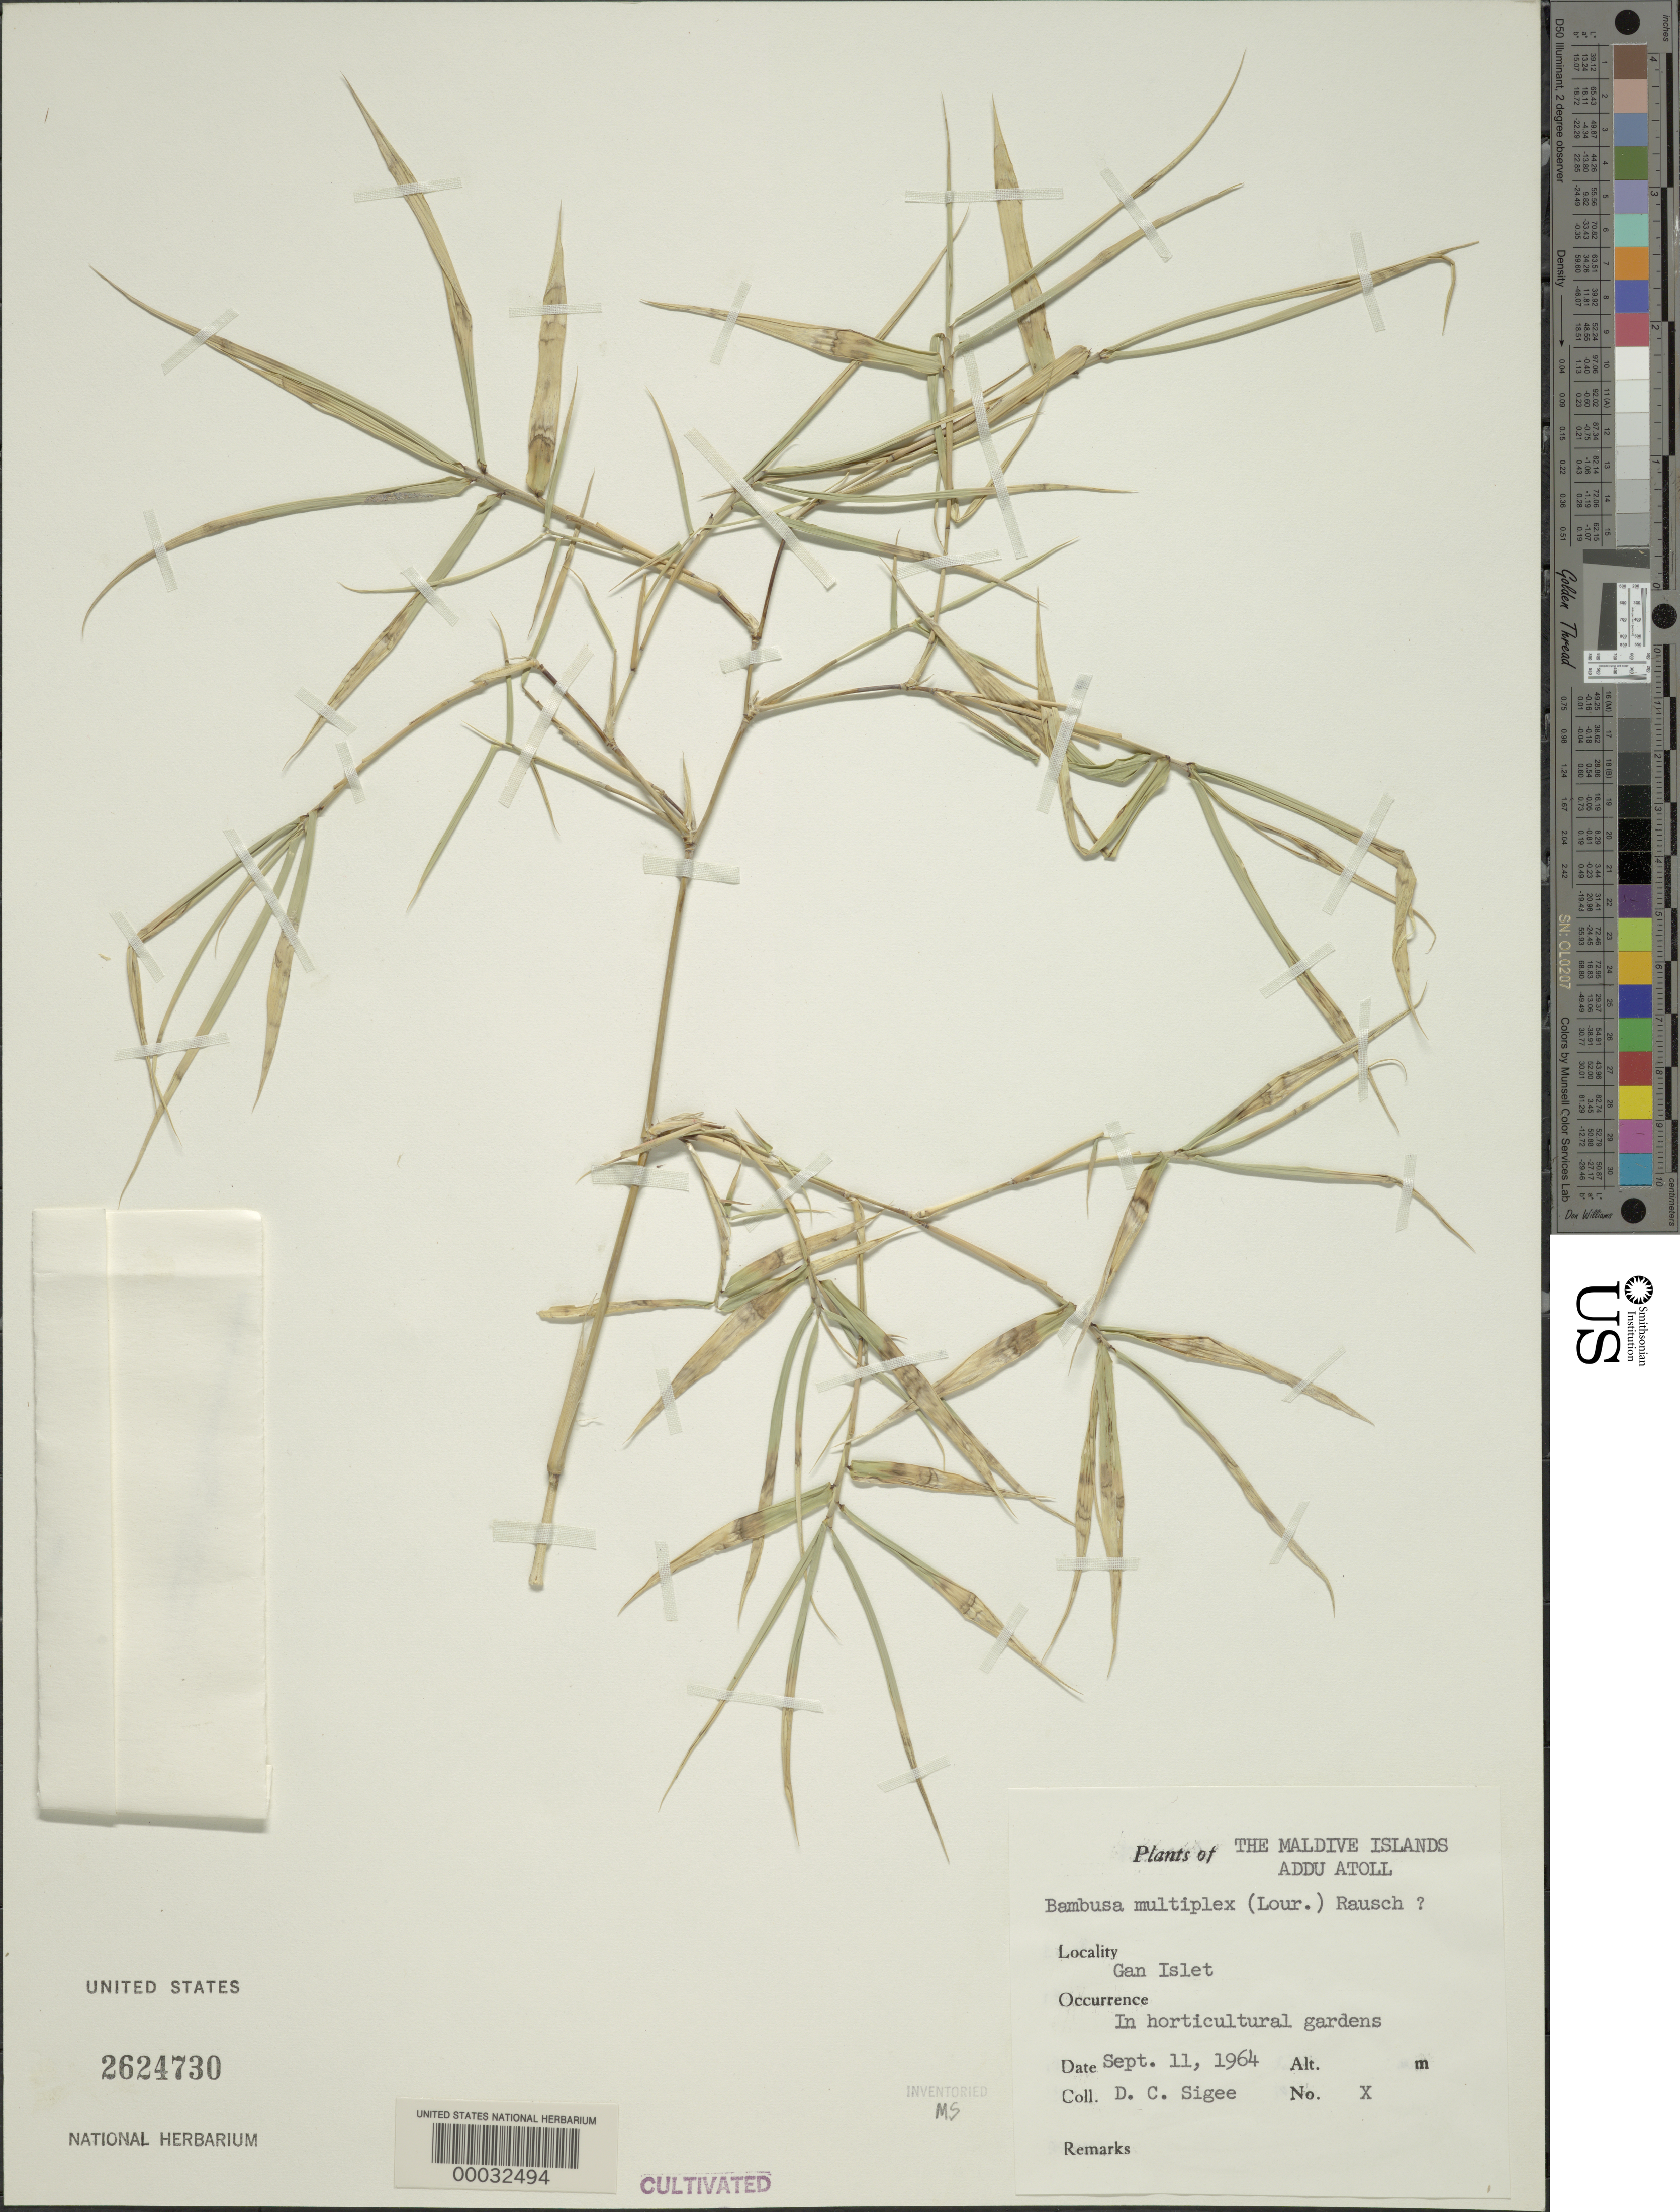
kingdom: Plantae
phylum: Tracheophyta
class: Liliopsida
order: Poales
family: Poaceae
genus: Bambusa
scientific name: Bambusa multiplex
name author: (Lour.) Raeusch. ex Schult. & Schult. f.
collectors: D. C. Sigee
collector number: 10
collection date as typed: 11 Sep 1964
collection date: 1964-09-11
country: Maldive Islands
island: Addu Atoll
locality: Seenu, Gan Islet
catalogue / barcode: US 2624730